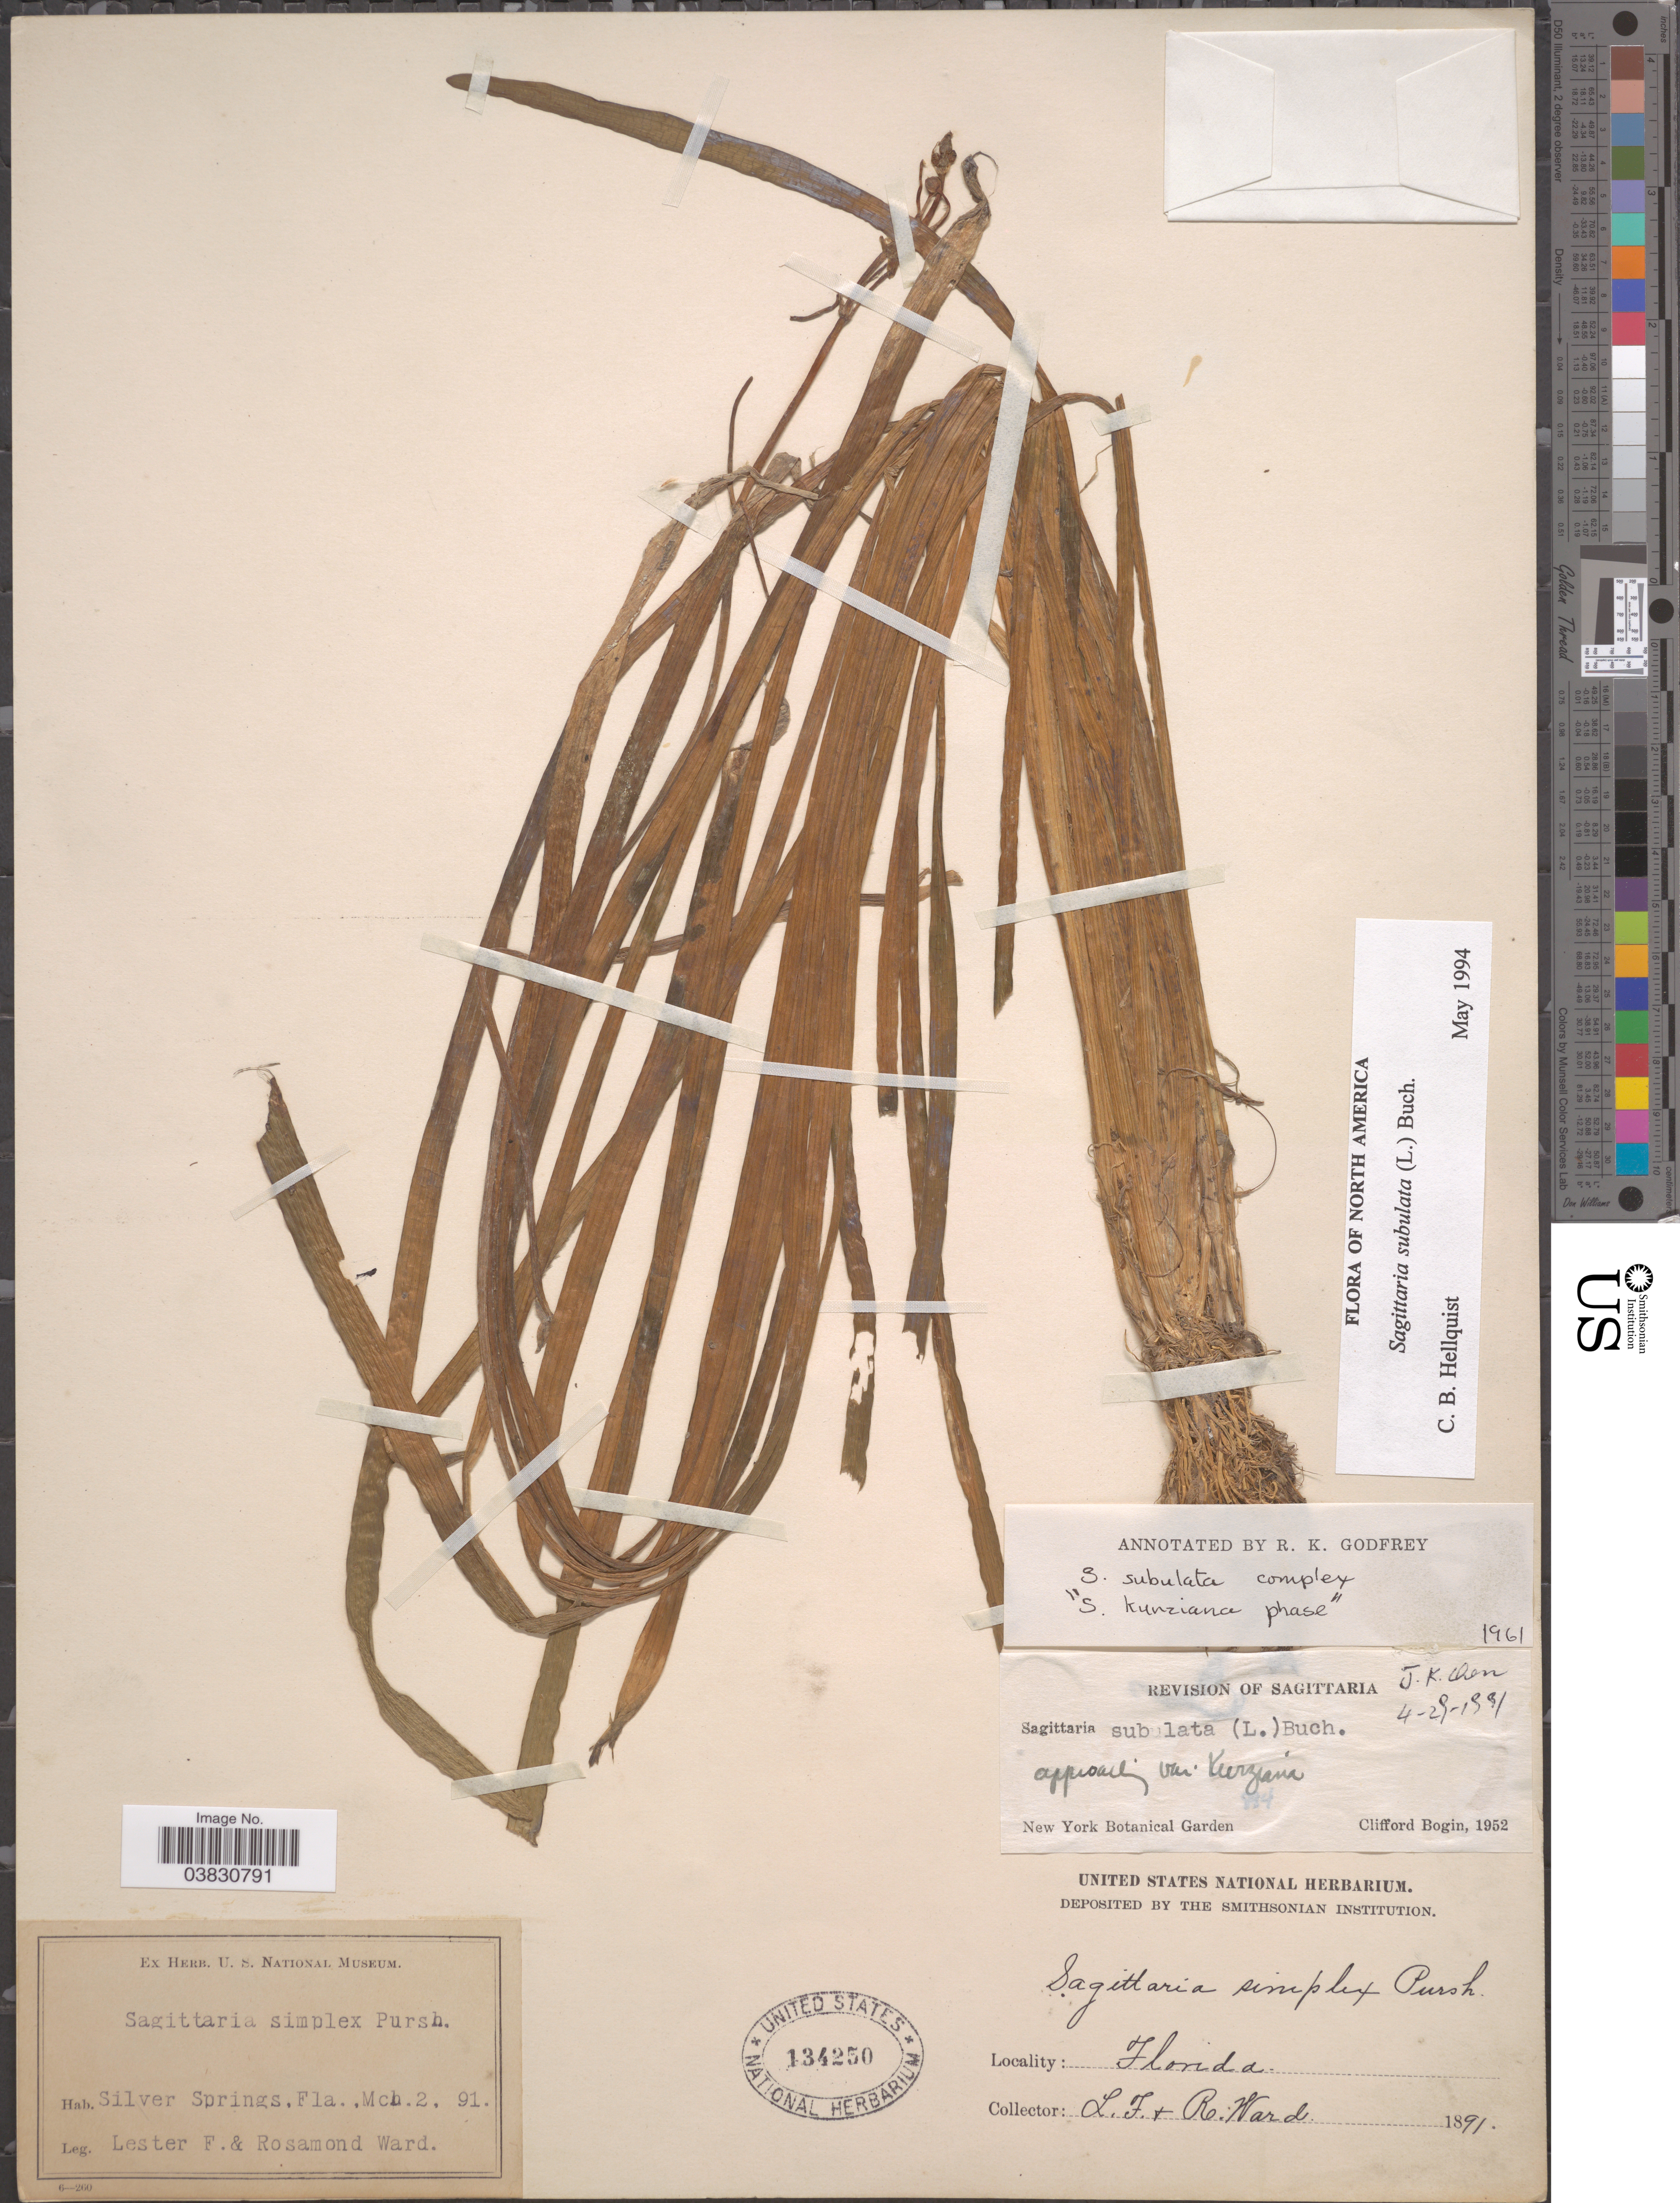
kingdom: Plantae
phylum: Tracheophyta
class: Liliopsida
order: Alismatales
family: Alismataceae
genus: Sagittaria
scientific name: Sagittaria subulata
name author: (L.) Buchenau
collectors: L. F. Ward & R. Ward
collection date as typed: Transcribed d/m/y: 2/3/91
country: United States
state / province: Florida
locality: Silver Springs.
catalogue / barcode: US 134250